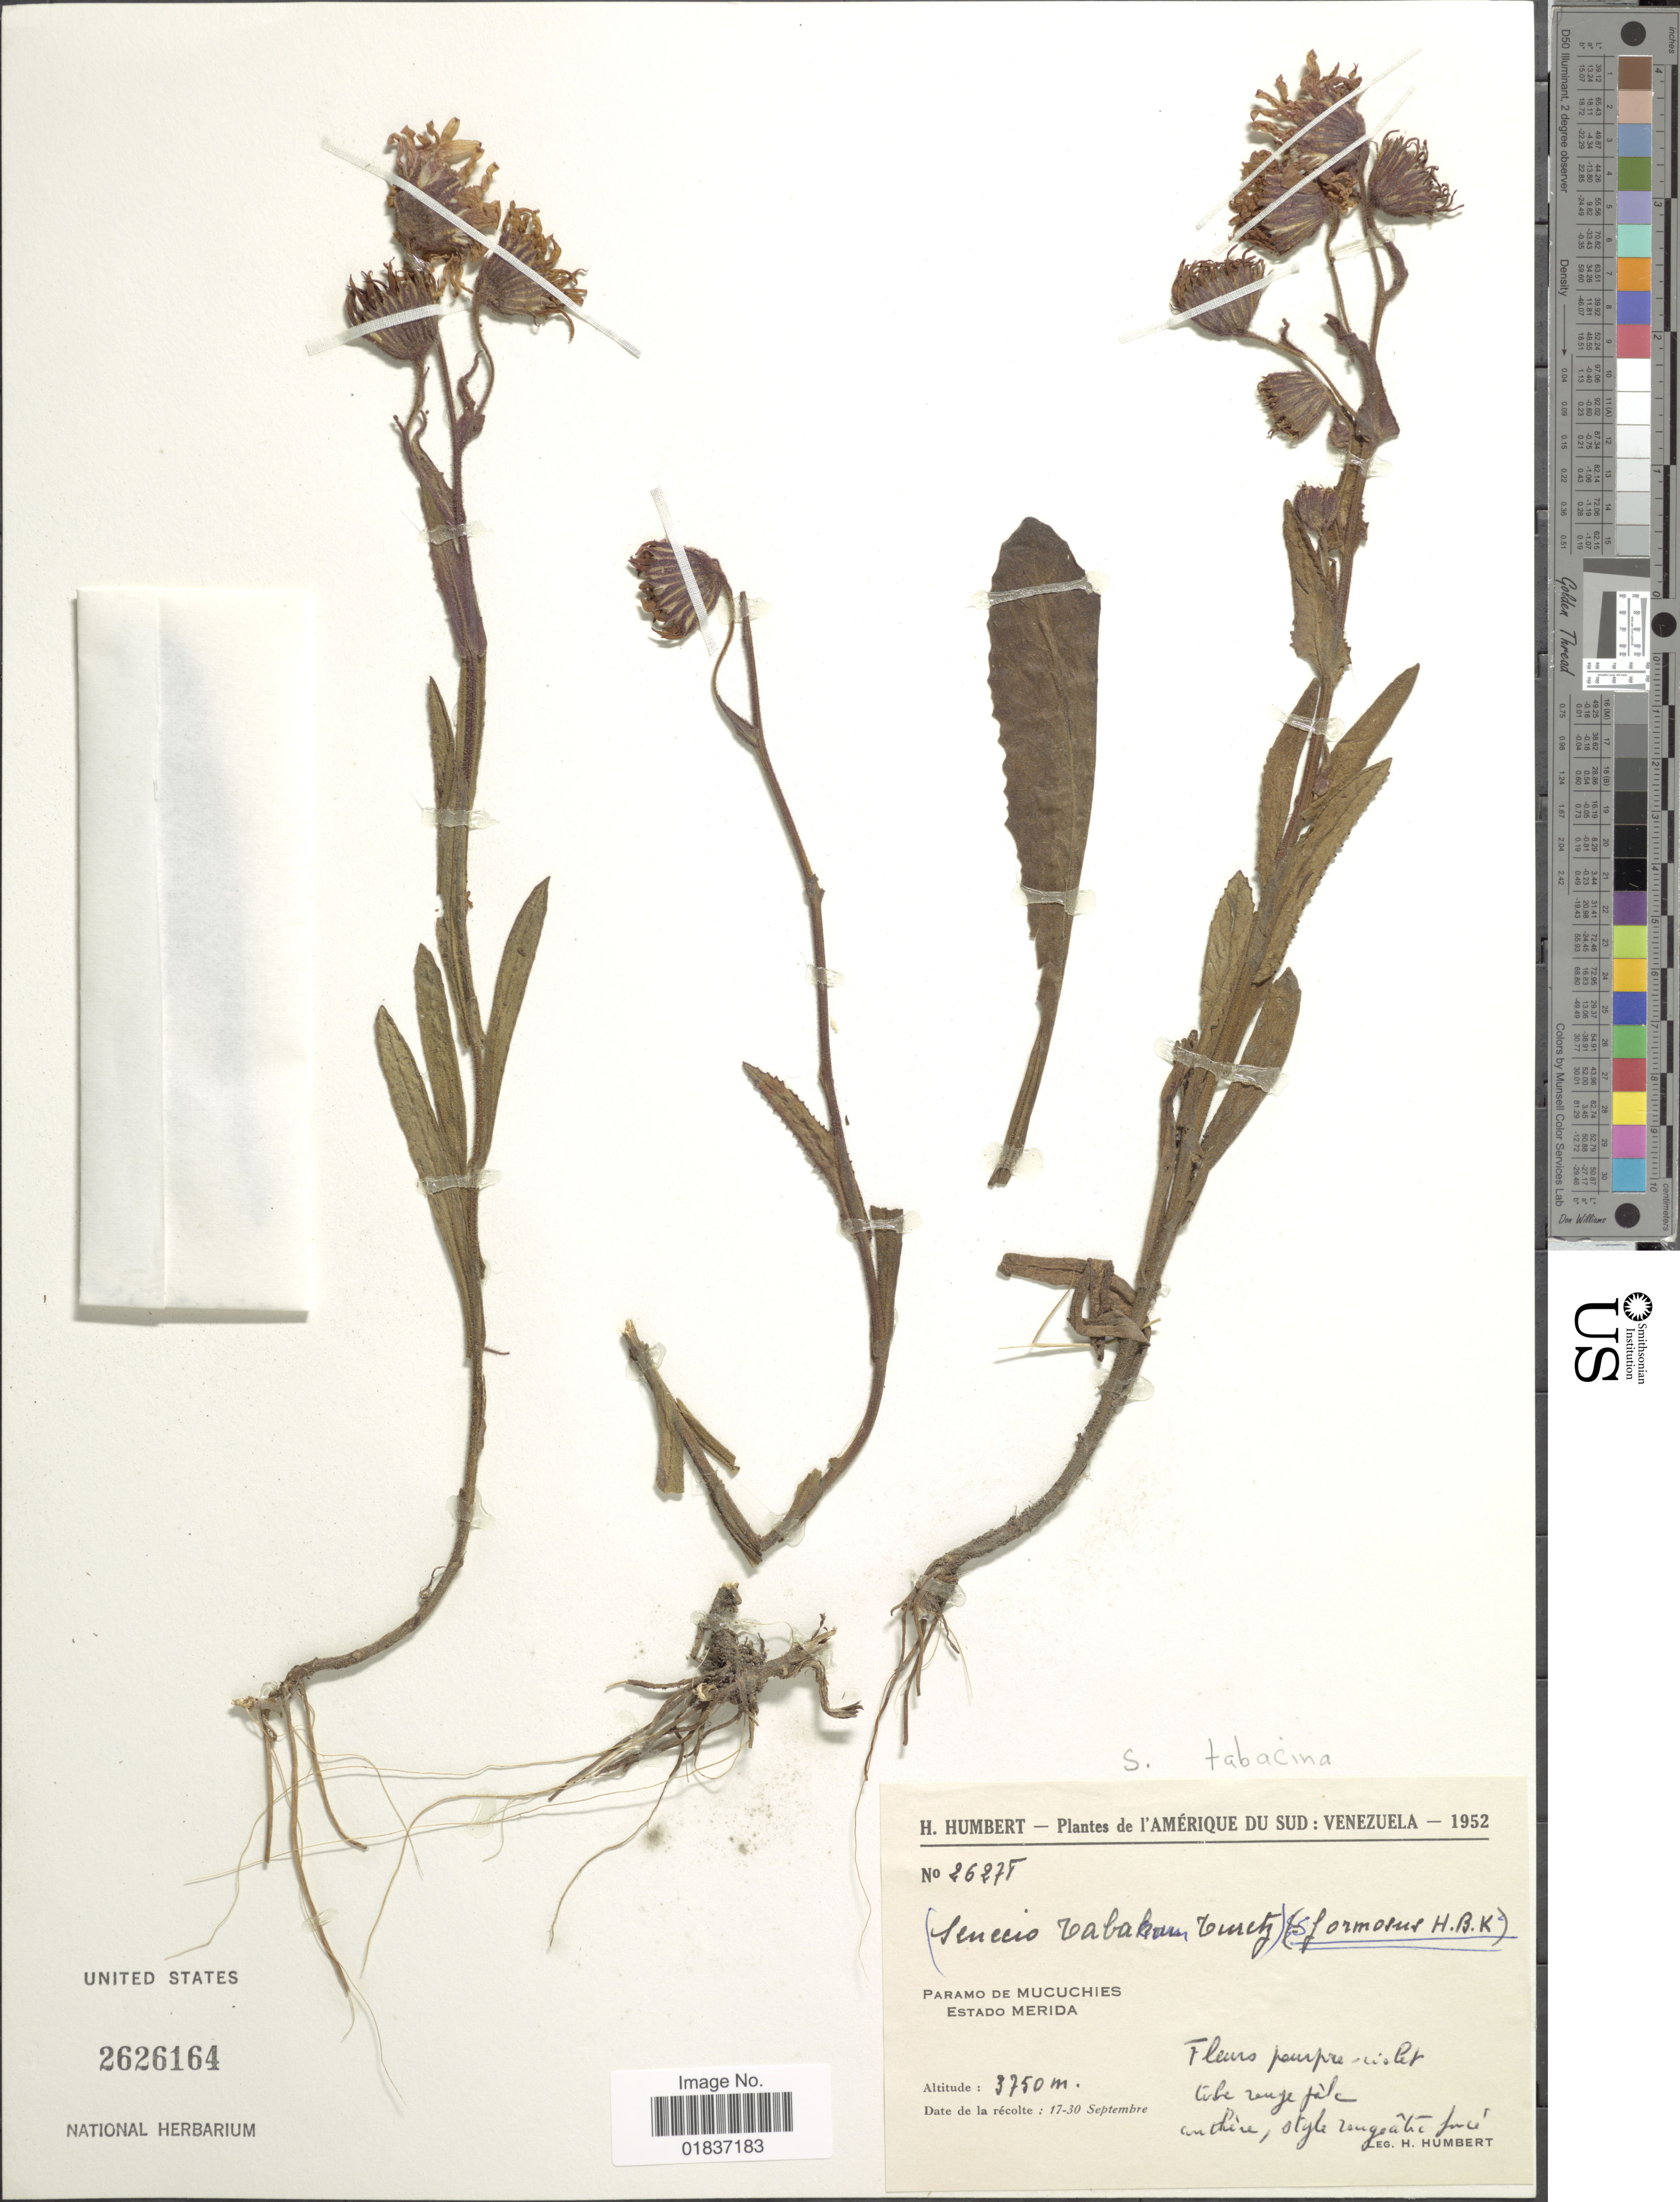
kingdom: Plantae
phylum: Tracheophyta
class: Magnoliopsida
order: Asterales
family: Asteraceae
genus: Senecio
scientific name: Senecio wedglacialis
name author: Cuatrec.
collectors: H. Humbert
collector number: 26278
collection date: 1952-09-17/1952-09-30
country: Venezuela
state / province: Mérida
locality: Paramo de Mucuchies. Estado Merida.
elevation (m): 3750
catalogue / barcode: US 2626164